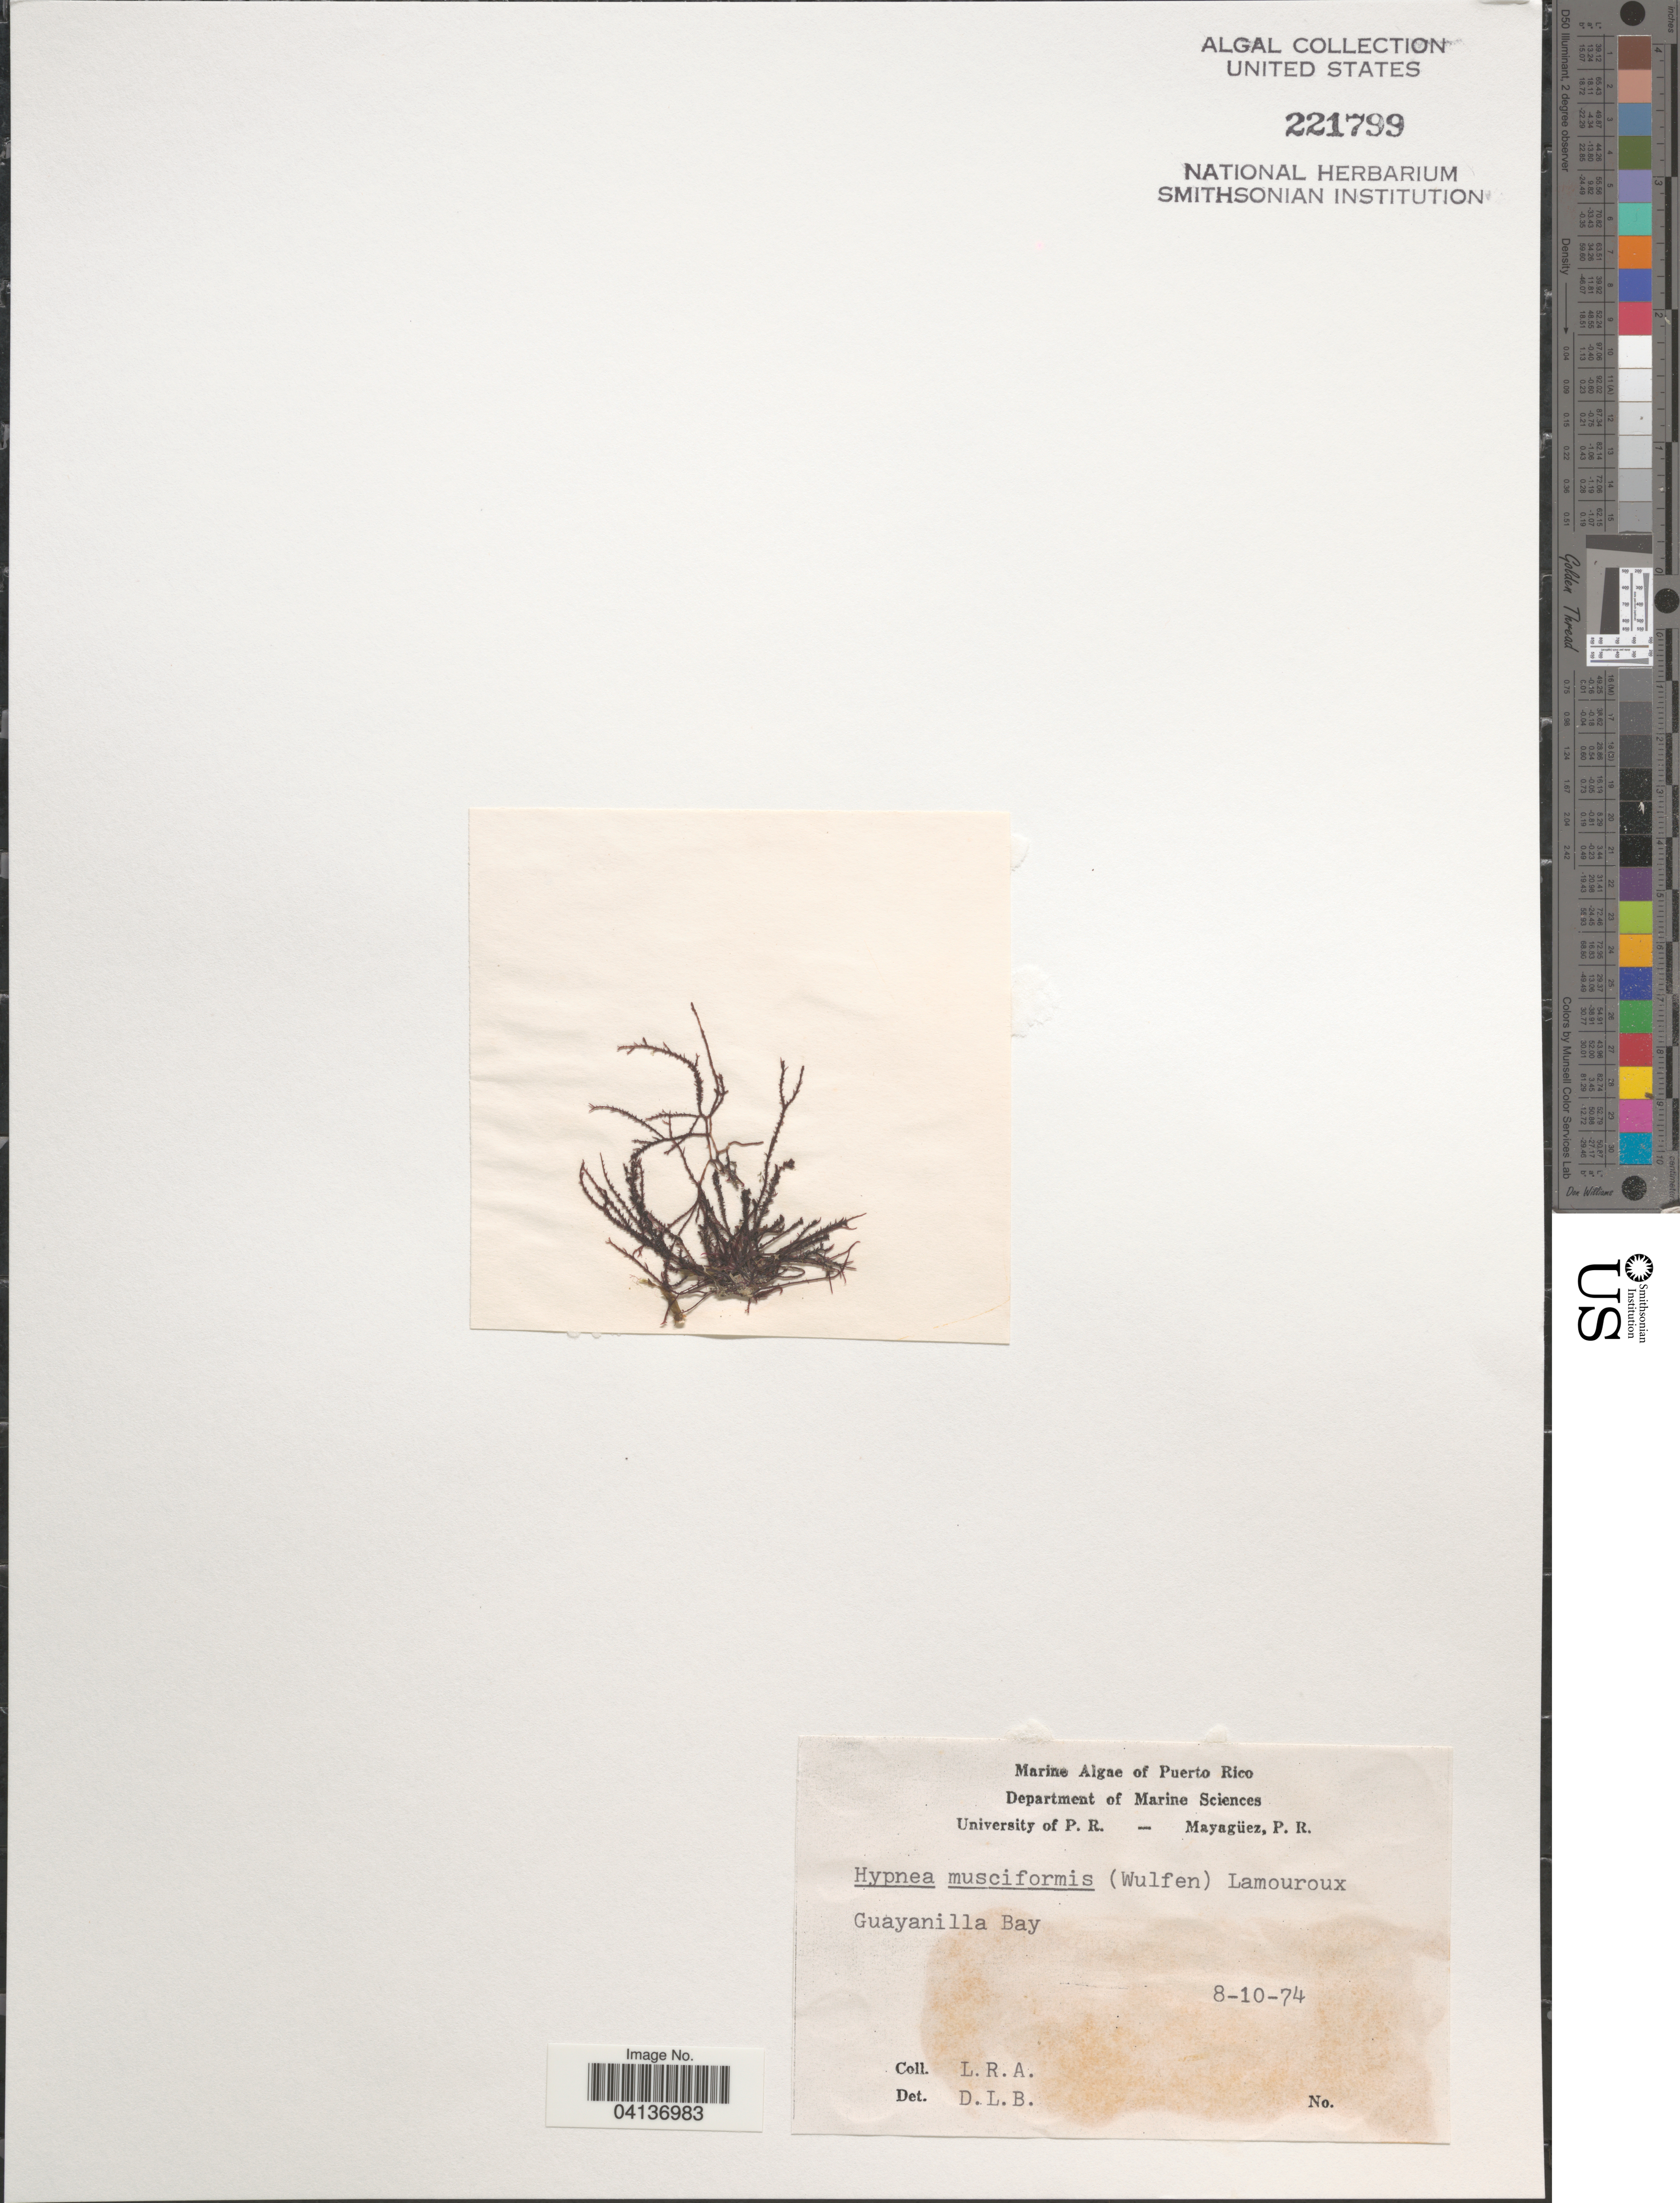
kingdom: Plantae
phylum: Rhodophyta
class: Florideophyceae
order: Gigartinales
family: Cystocloniaceae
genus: Hypnea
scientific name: Hypnea musciformis var. esperi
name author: J. Agardh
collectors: L. R. A.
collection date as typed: Transcribed d/m/y: 8/10/74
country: Puerto Rico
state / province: Guayanilla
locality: Guayanilla Bay.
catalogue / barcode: US 221799